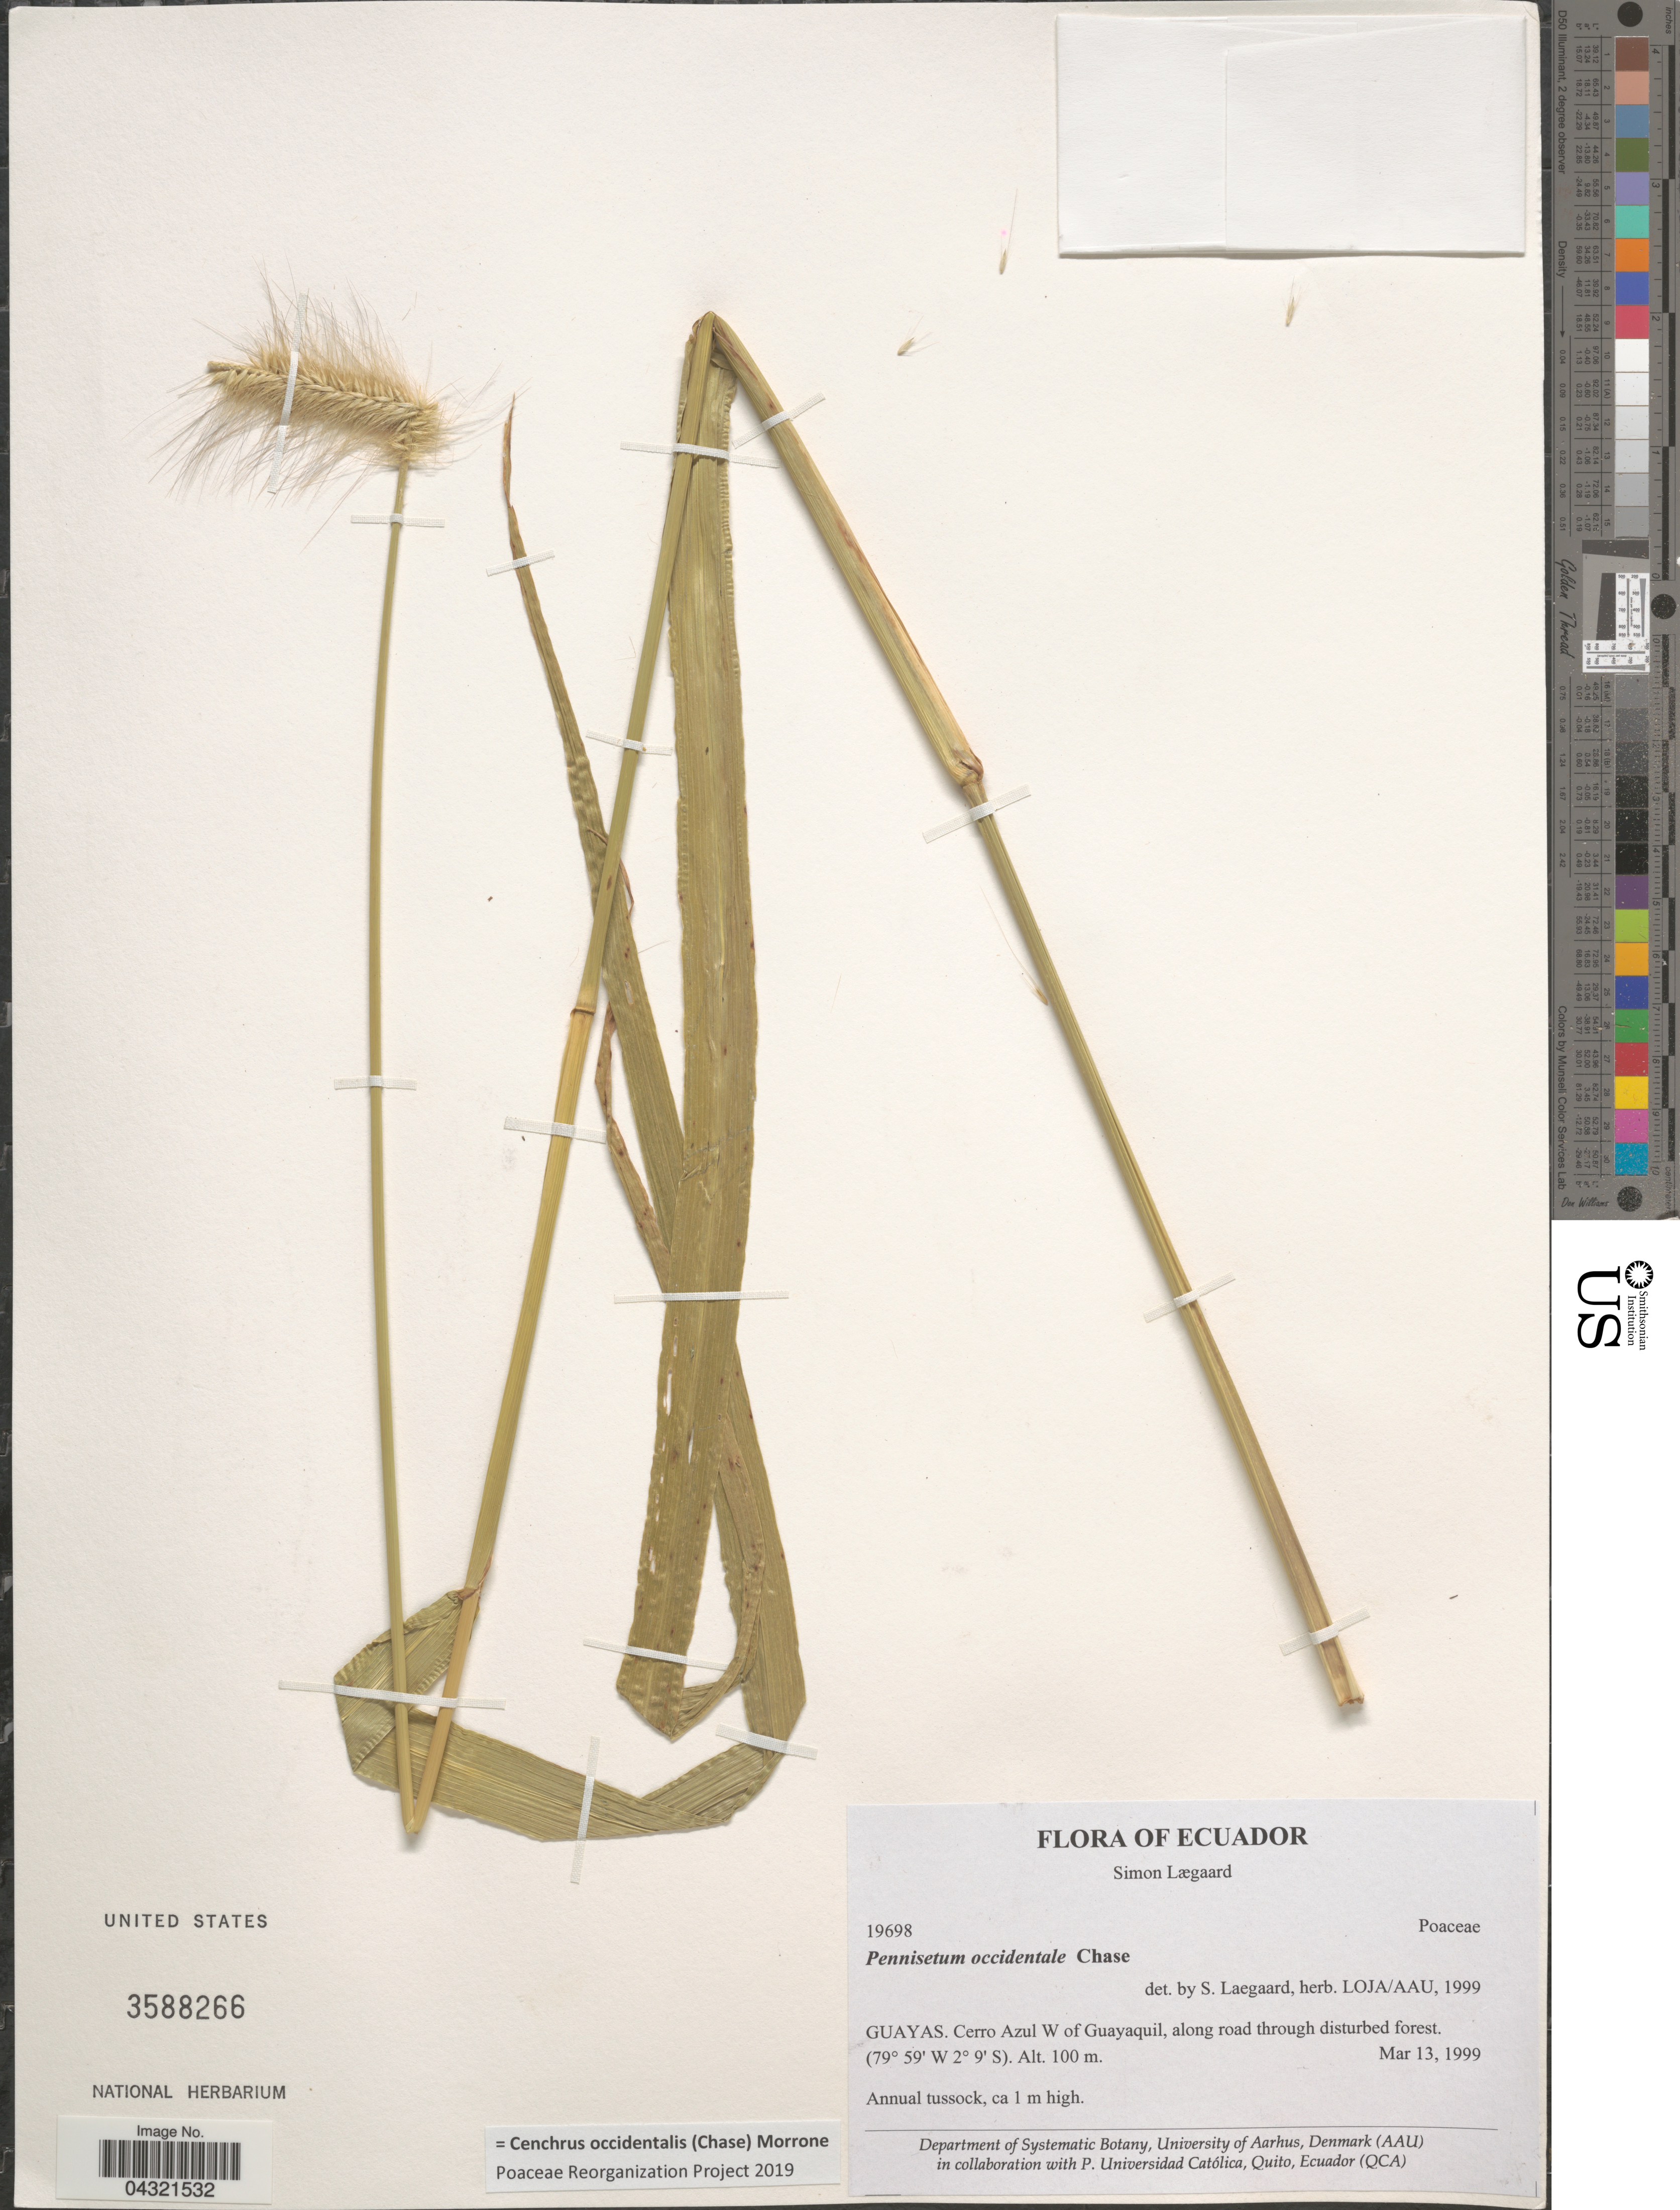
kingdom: Plantae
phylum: Tracheophyta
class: Liliopsida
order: Poales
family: Poaceae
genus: Cenchrus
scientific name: Cenchrus occidentalis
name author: (Chase) Morrone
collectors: S. Lægaard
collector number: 19698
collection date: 1999-03-13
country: Ecuador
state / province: Guayas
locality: Cerro Azul W of Guayaquil, along road through disturbed forest.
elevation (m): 100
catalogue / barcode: US 3588266